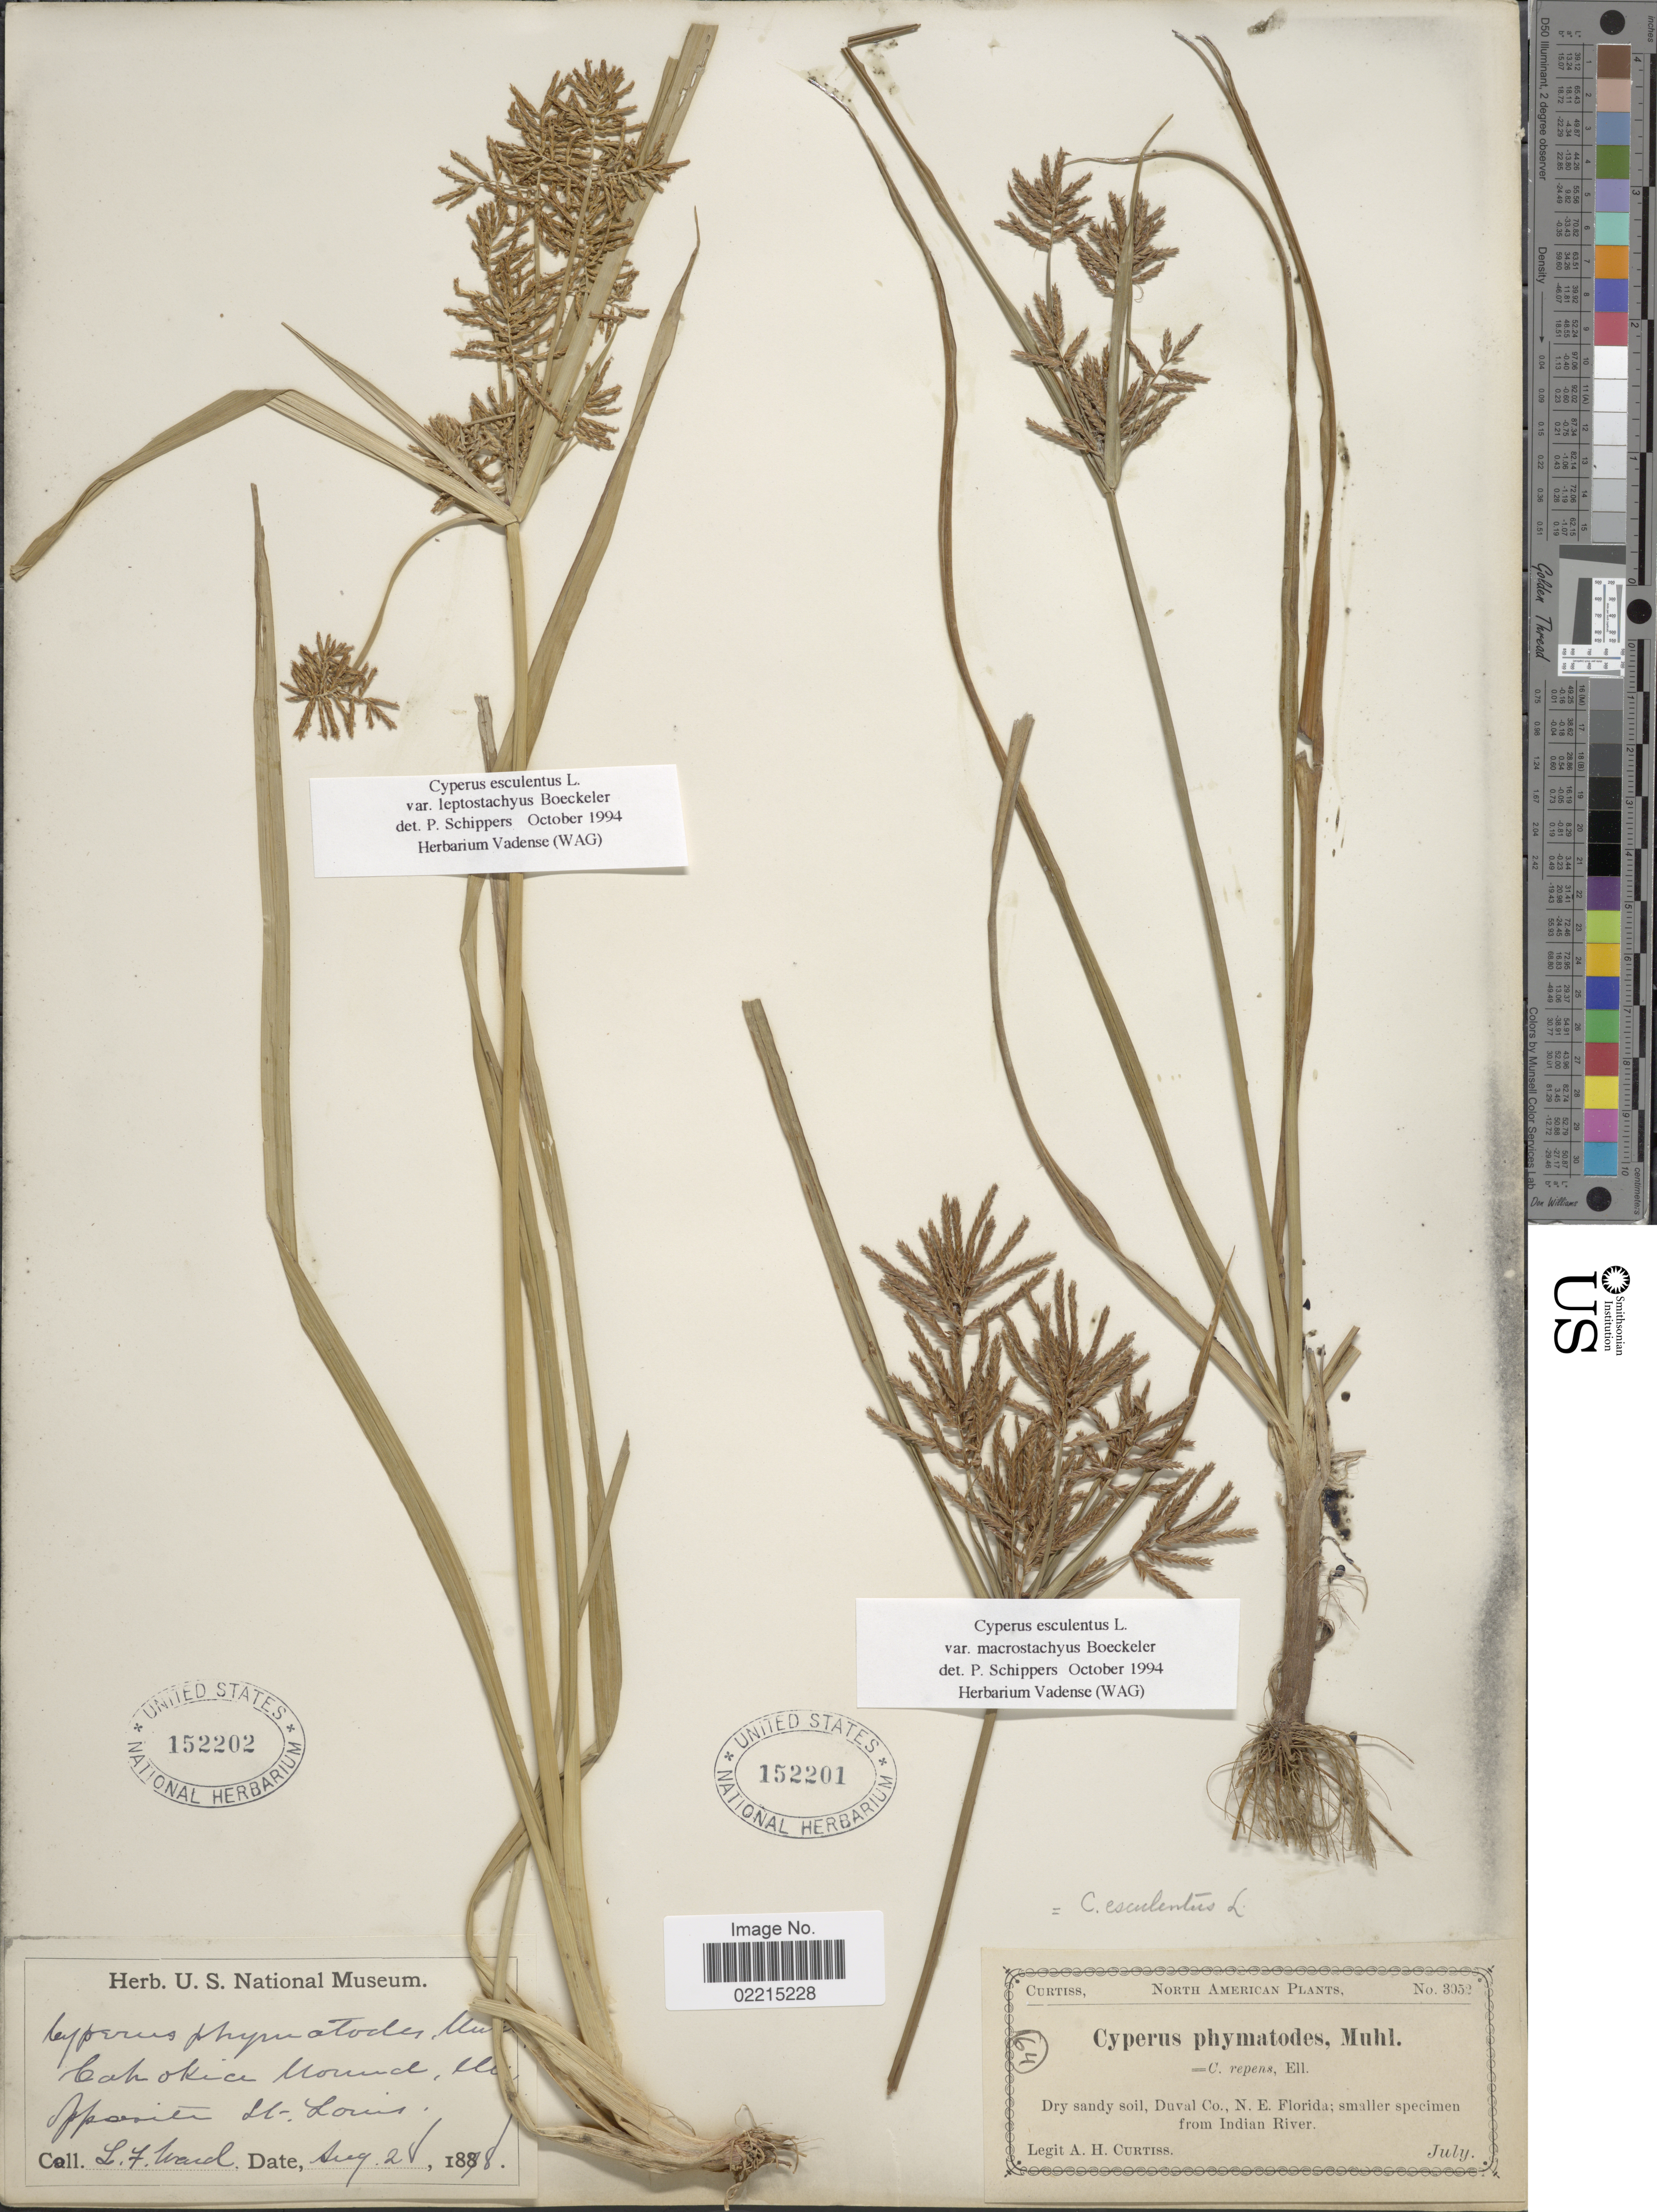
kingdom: Plantae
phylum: Tracheophyta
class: Liliopsida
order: Poales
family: Cyperaceae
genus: Cyperus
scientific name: Cyperus esculentus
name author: L.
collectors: L. Ward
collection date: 1878-08-28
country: United States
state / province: Illinois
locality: Cahokia Mound, Opposite St. Louis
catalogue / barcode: US 152202